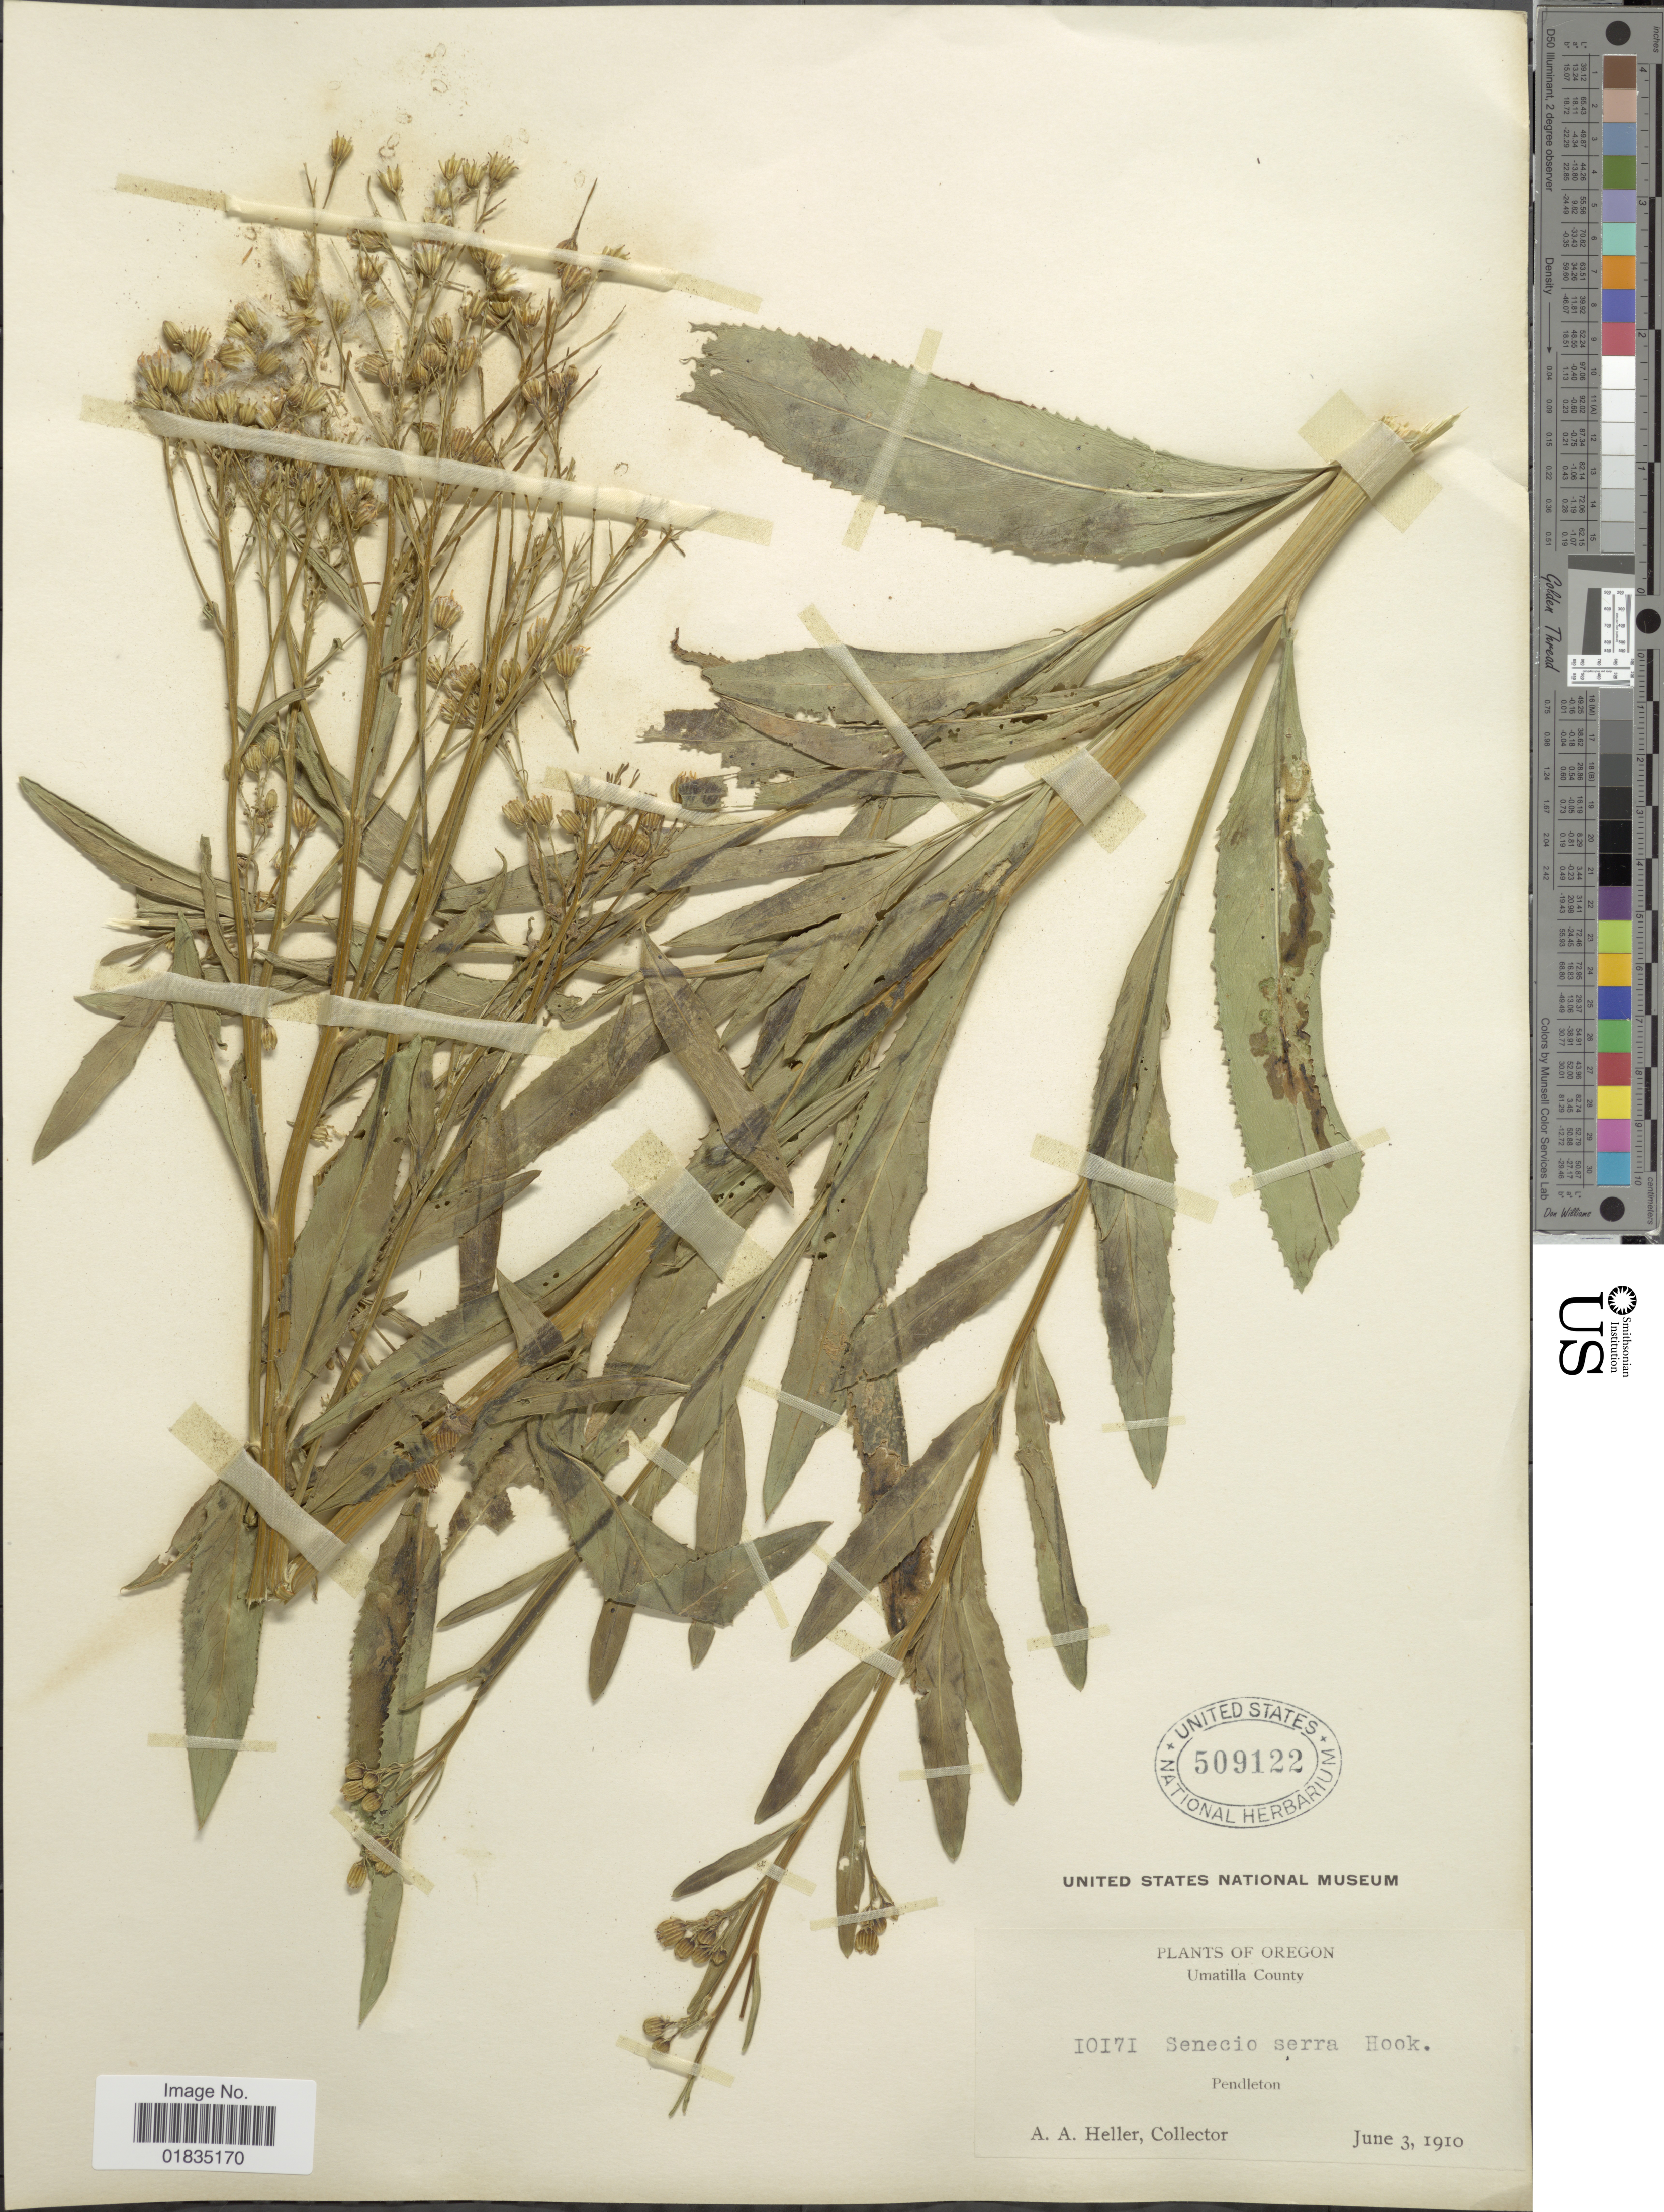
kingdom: Plantae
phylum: Tracheophyta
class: Magnoliopsida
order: Asterales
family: Asteraceae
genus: Senecio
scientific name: Senecio serra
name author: Hook.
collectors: A. A. Heller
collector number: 10171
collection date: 1910-06-03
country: United States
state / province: Oregon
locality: Pendleton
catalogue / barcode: US 509122